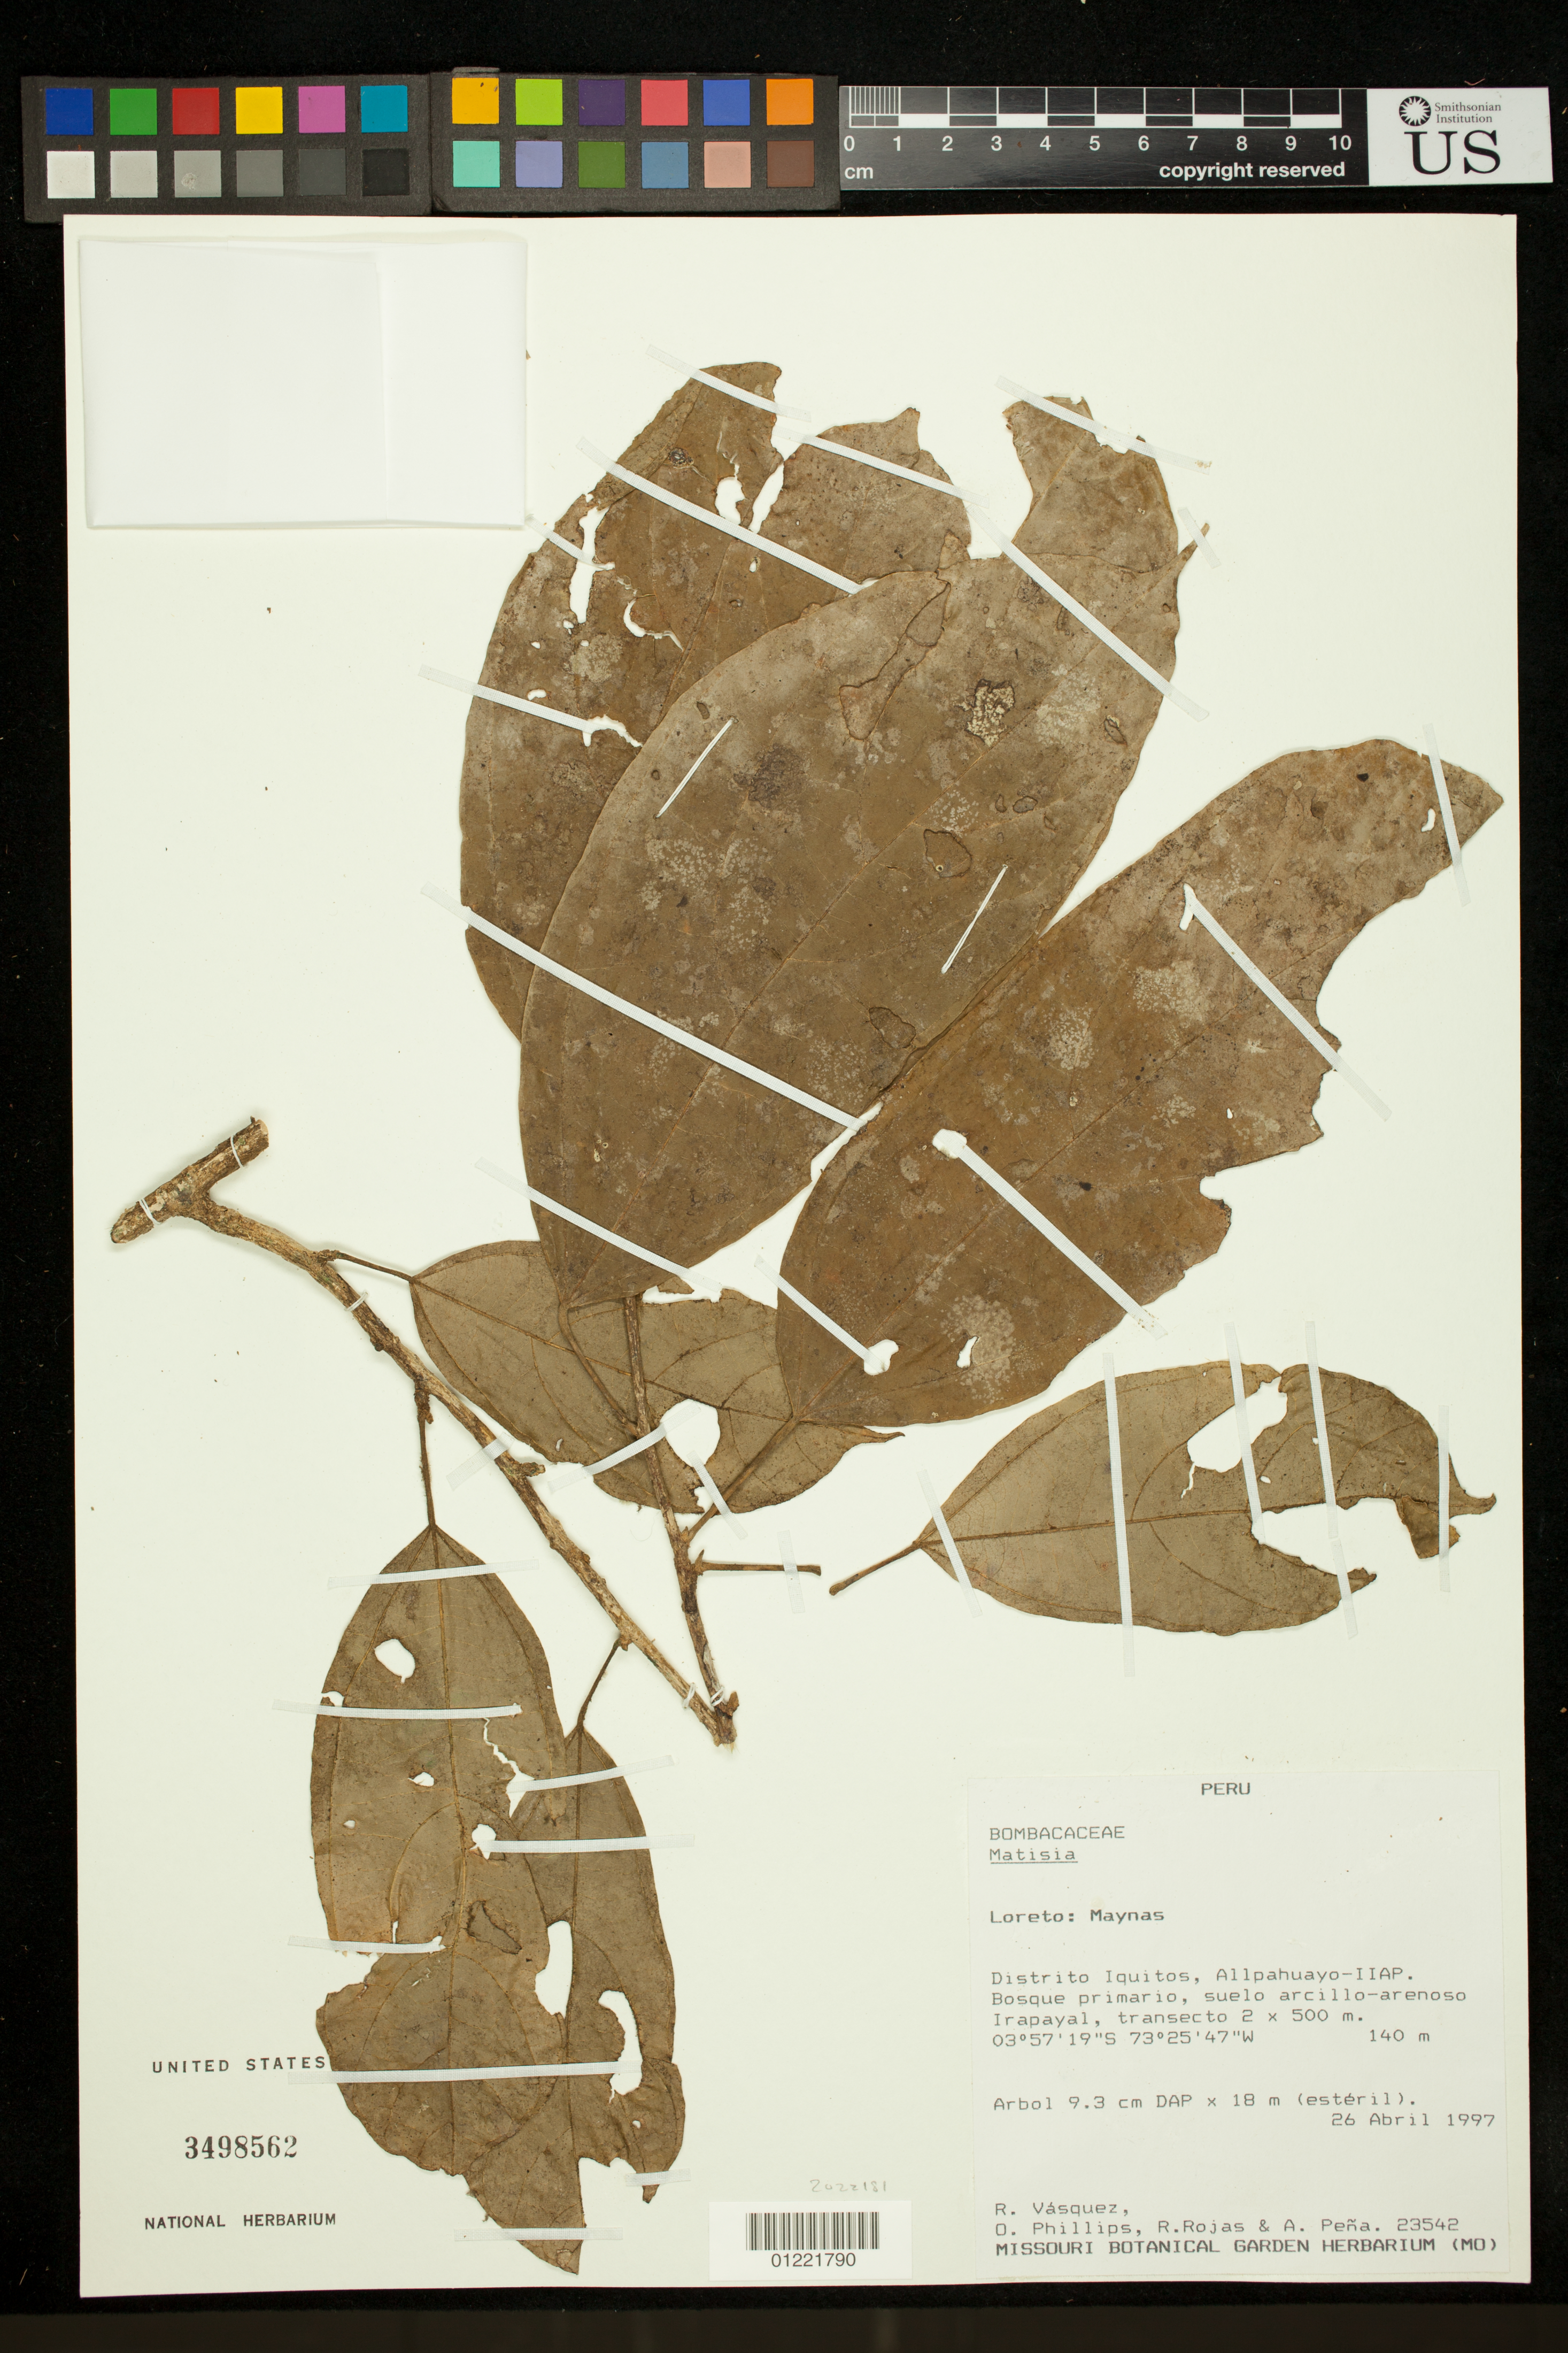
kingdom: Plantae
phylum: Tracheophyta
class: Magnoliopsida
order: Malvales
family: Malvaceae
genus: Matisia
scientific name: Matisia sp.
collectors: R. Vásquez, O. Phillips, R. Rojas & A. Peña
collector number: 23542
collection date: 1997-04-26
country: Peru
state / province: Loreto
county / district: Maynas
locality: Distrito Iquitos, Allpahuayo-IIAP. Bosque primario.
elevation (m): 140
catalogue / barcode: US 3498562